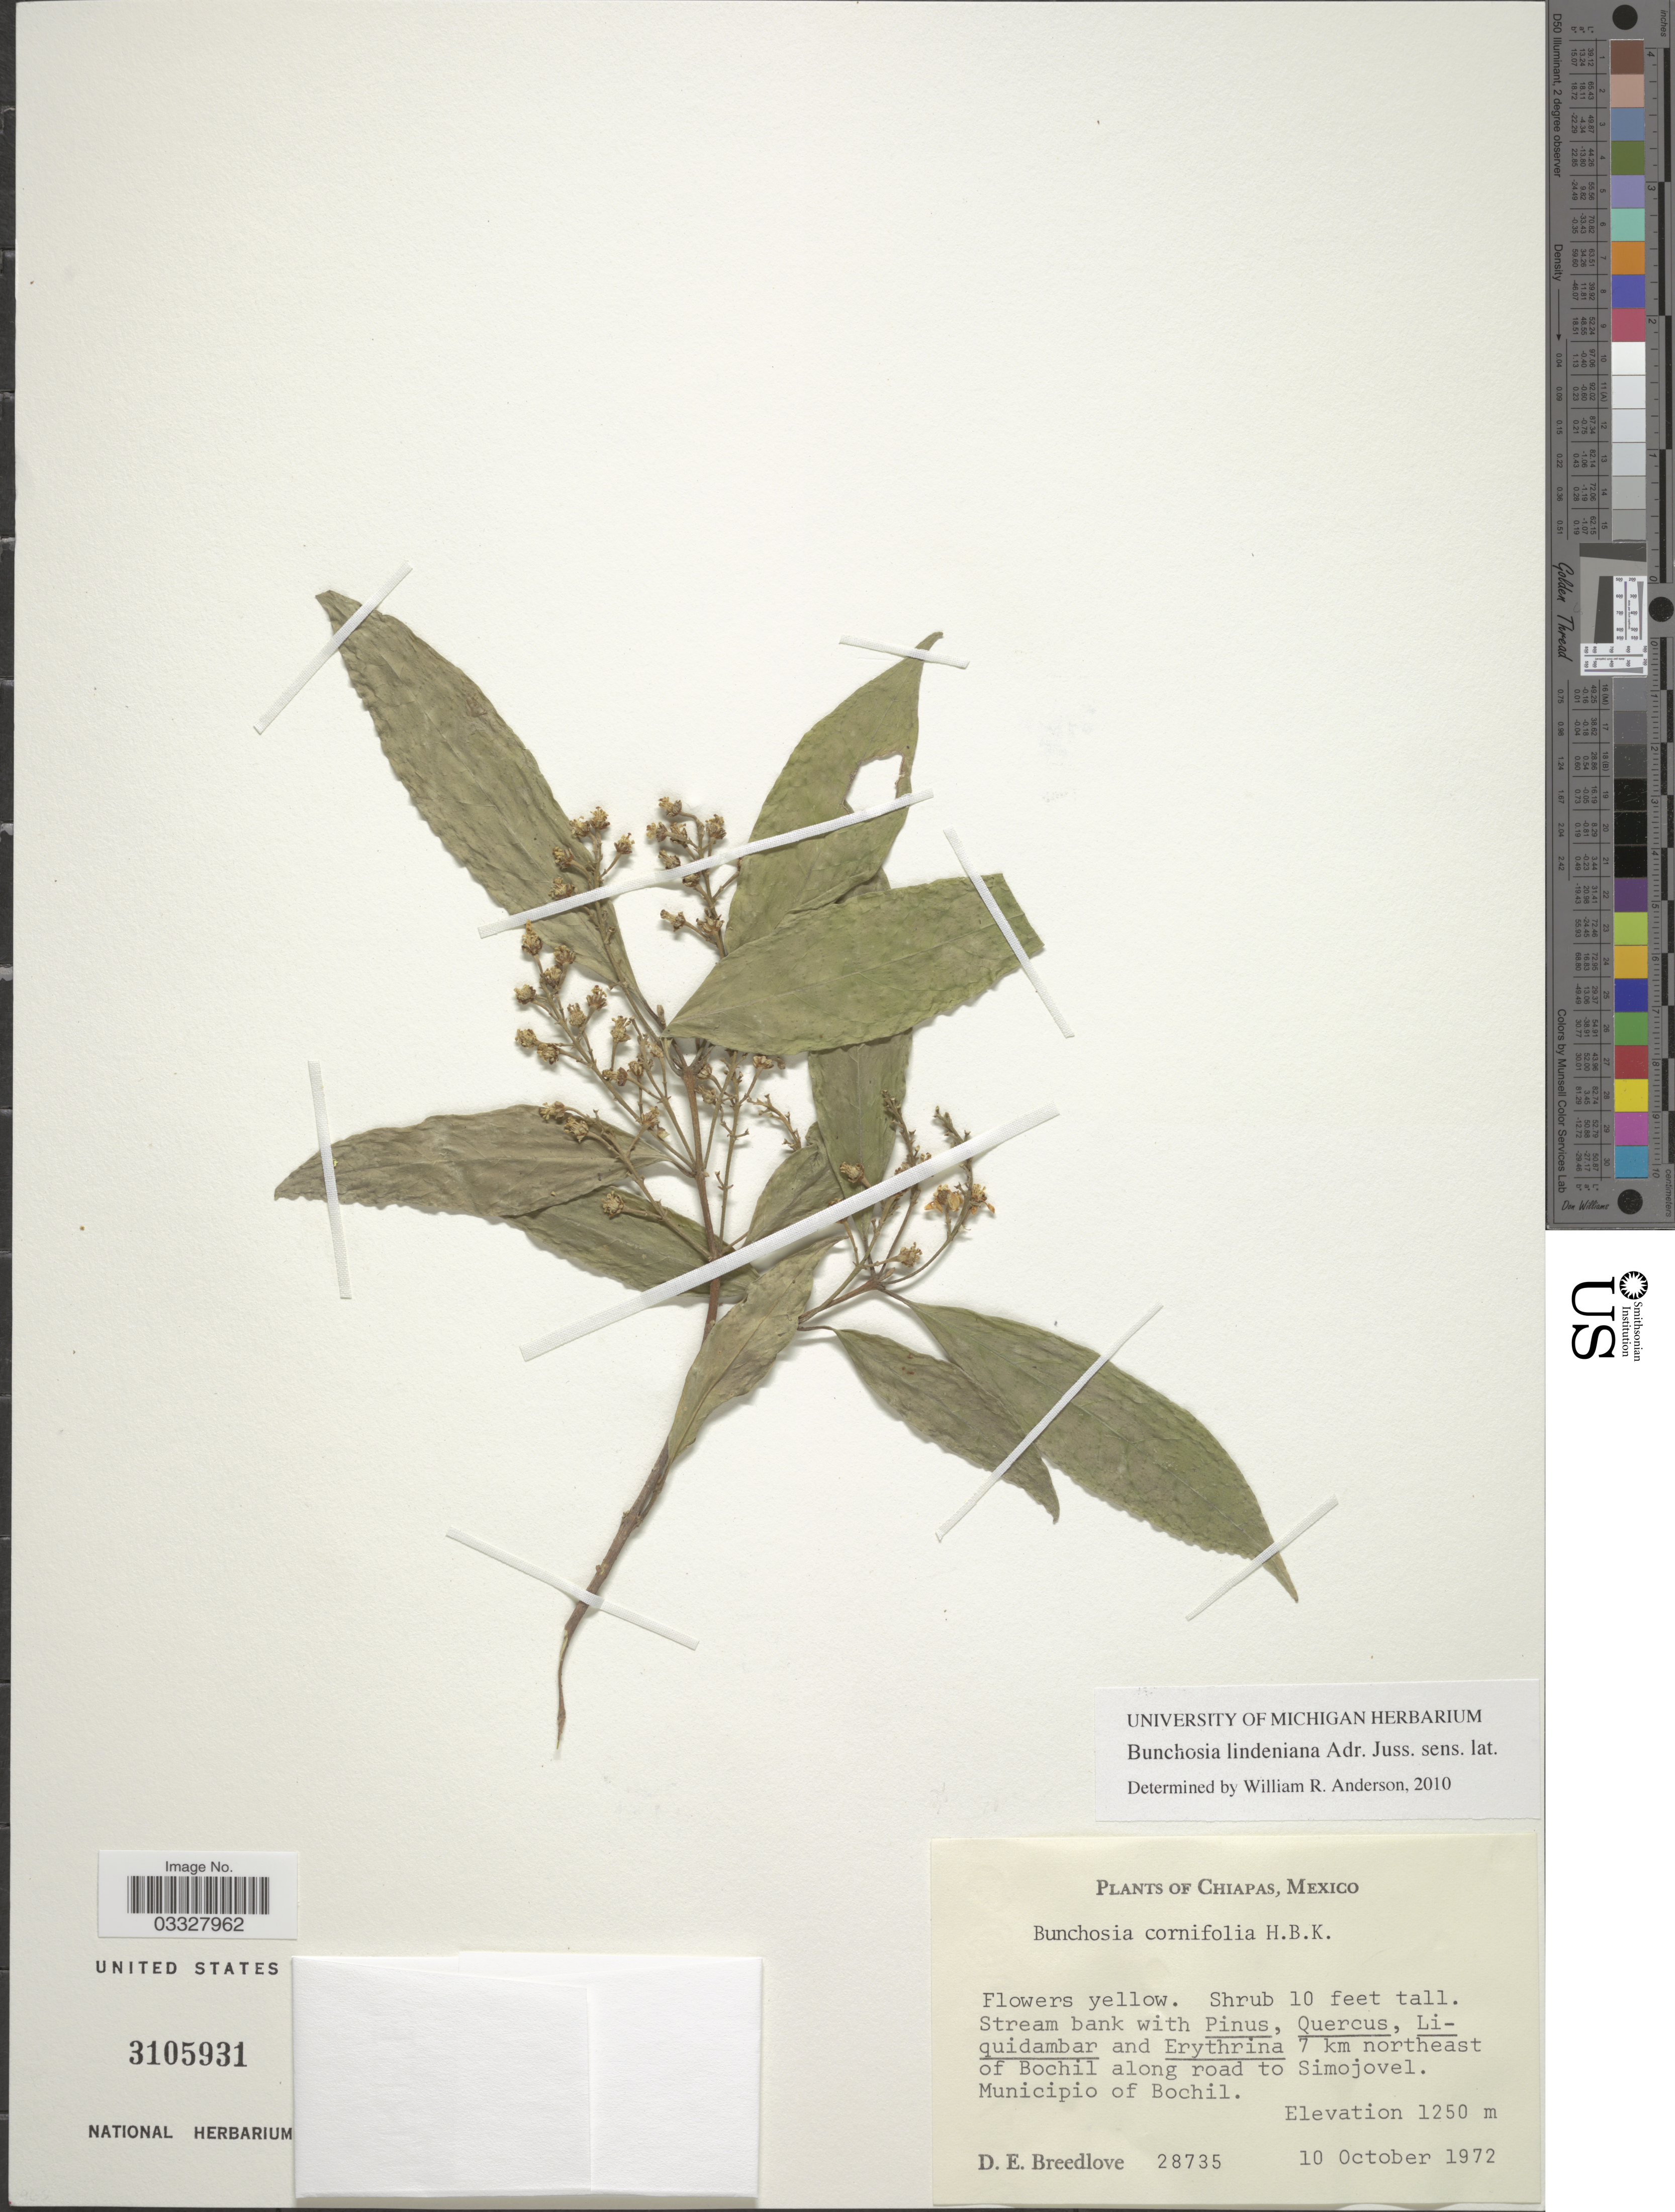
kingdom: Plantae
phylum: Tracheophyta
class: Magnoliopsida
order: Malpighiales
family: Malpighiaceae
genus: Bunchosia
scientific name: Bunchosia lindeniana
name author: A. Juss.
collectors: D. E. Breedlove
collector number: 28735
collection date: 1972-10-10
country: Mexico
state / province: Chiapas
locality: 7 km northeast of Bochil along road to Simojovel. Municipio of Bochil.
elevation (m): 1250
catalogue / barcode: US 3105931